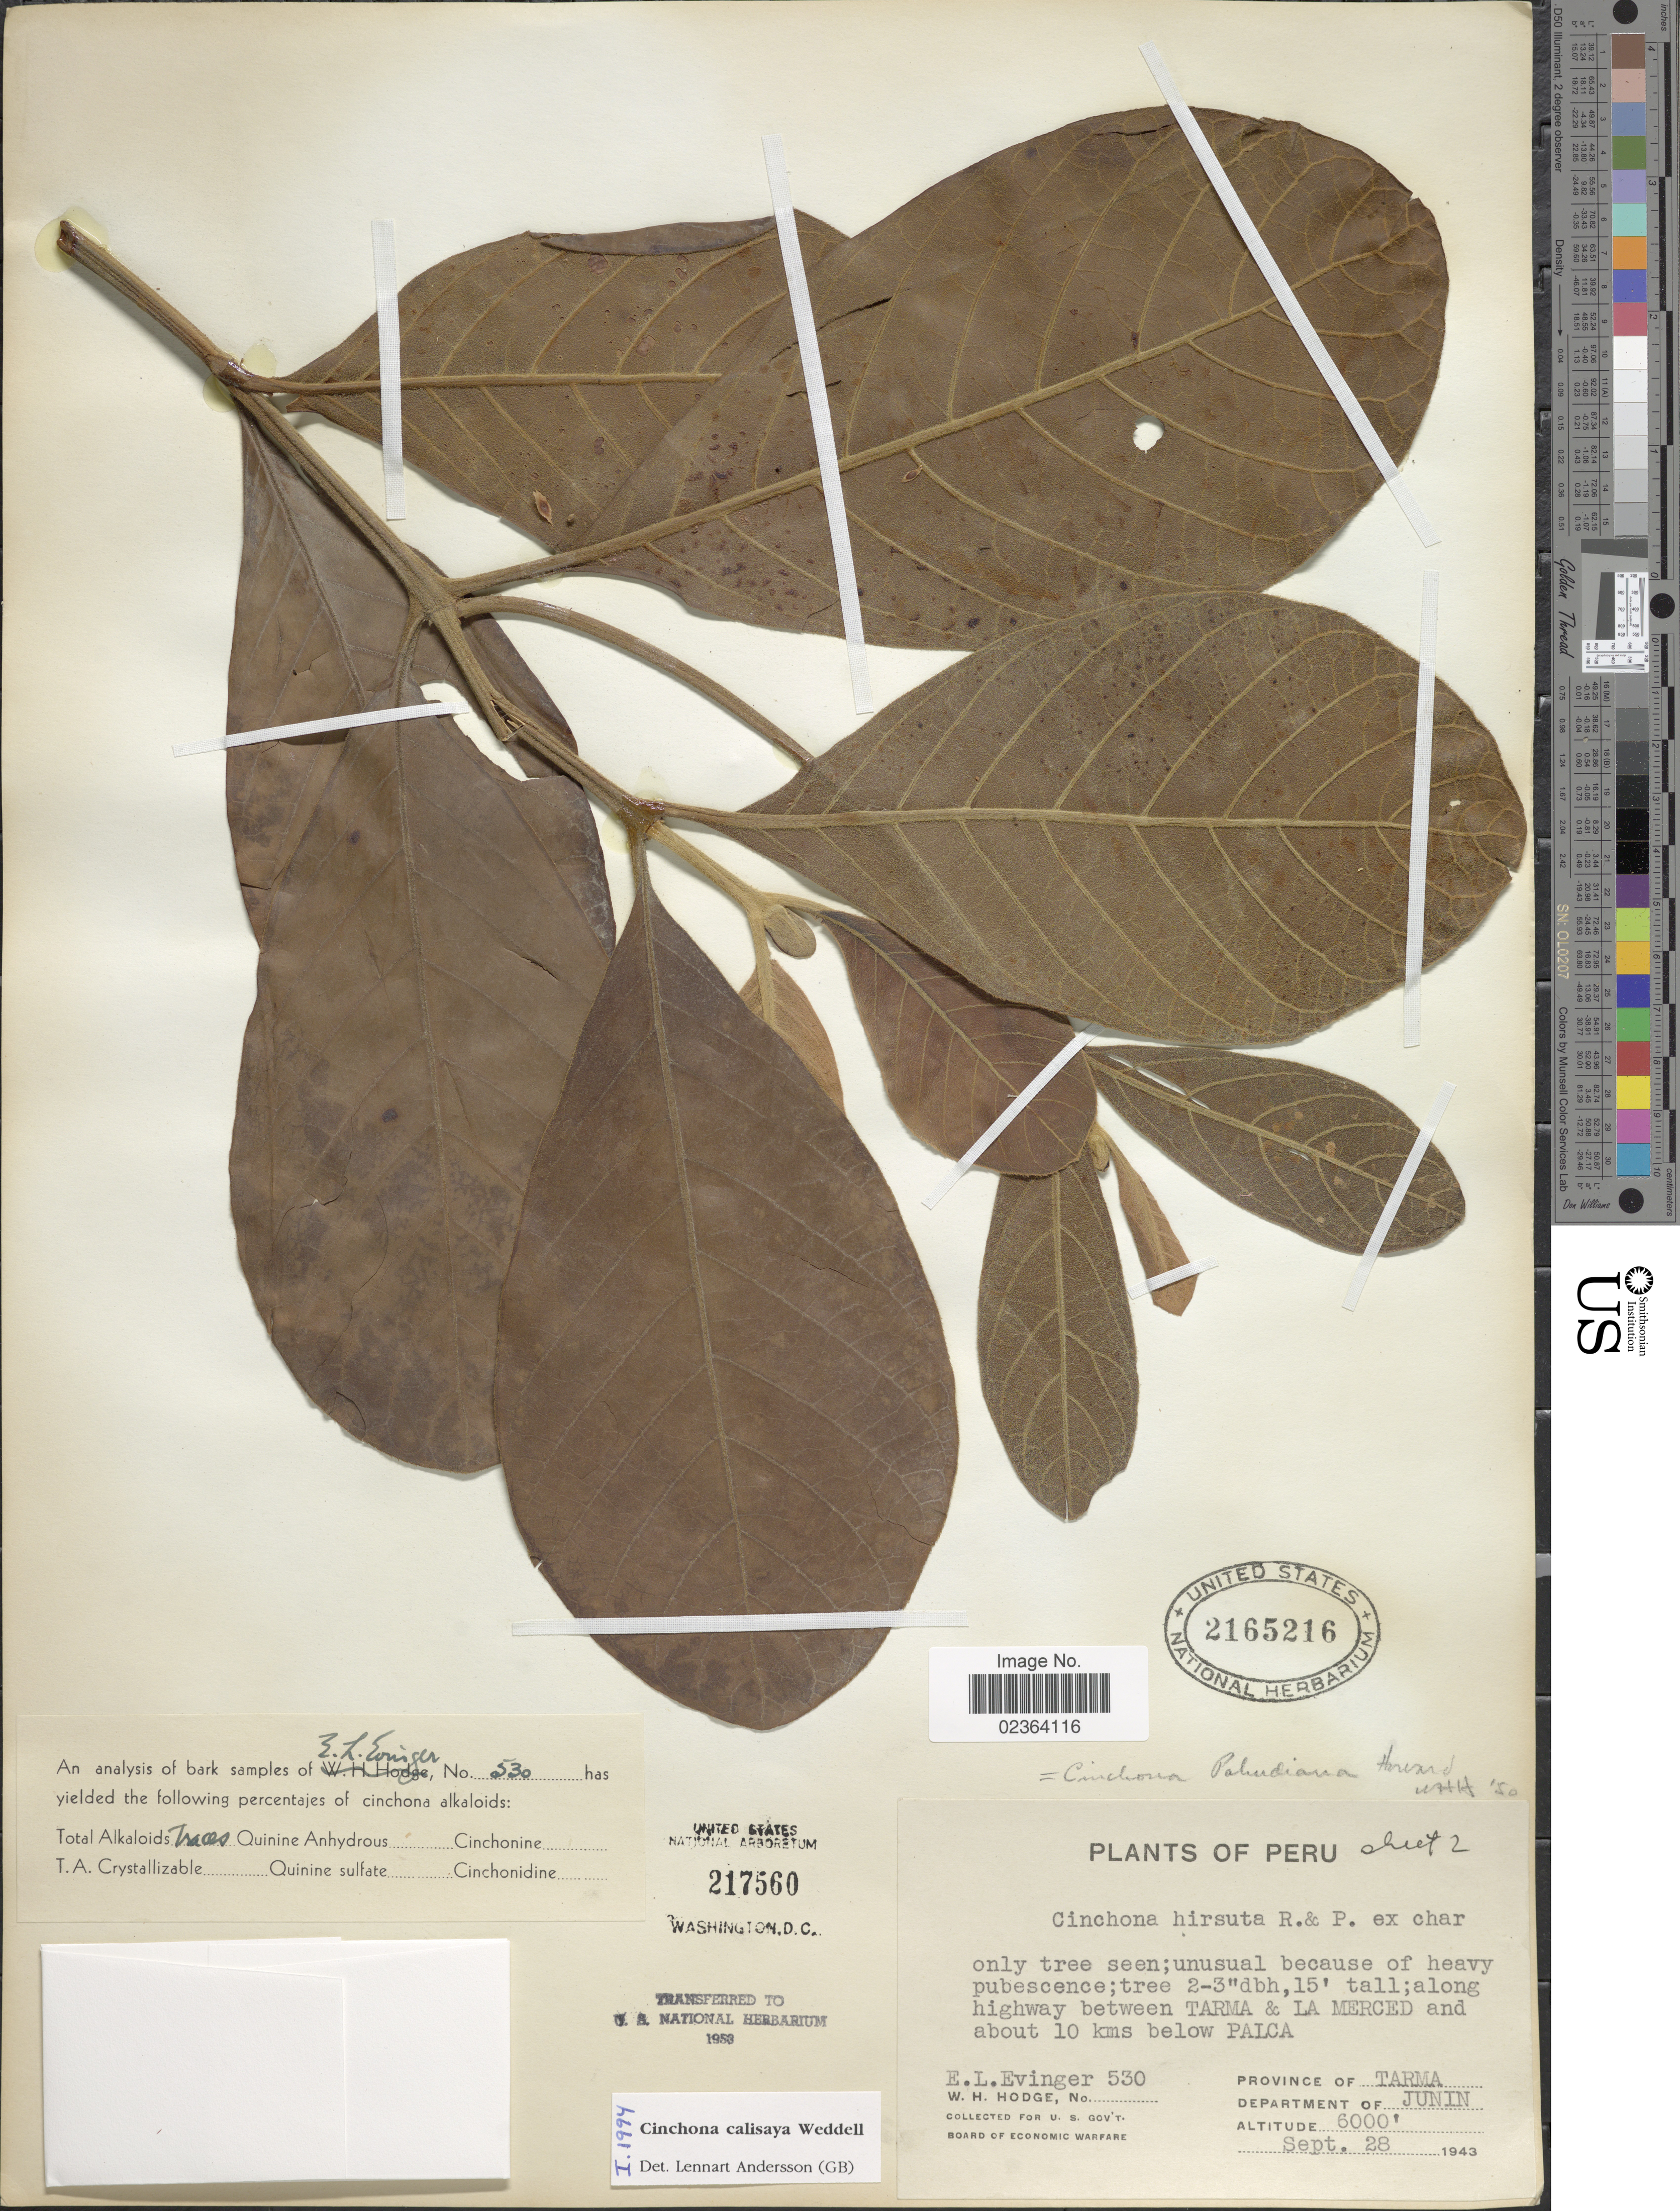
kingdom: Plantae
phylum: Tracheophyta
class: Magnoliopsida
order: Gentianales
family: Rubiaceae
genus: Cinchona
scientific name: Cinchona calisaya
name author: Wedd.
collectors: E. Evinger & W. Hodge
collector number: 530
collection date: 1943-09-28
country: Peru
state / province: Junín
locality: Province of Tarma, Department of Junin, along road between Tarma & La Merced and about 10 kms below Palca, Province of Tarma, Department of Junin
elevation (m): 1829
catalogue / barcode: US 2165216